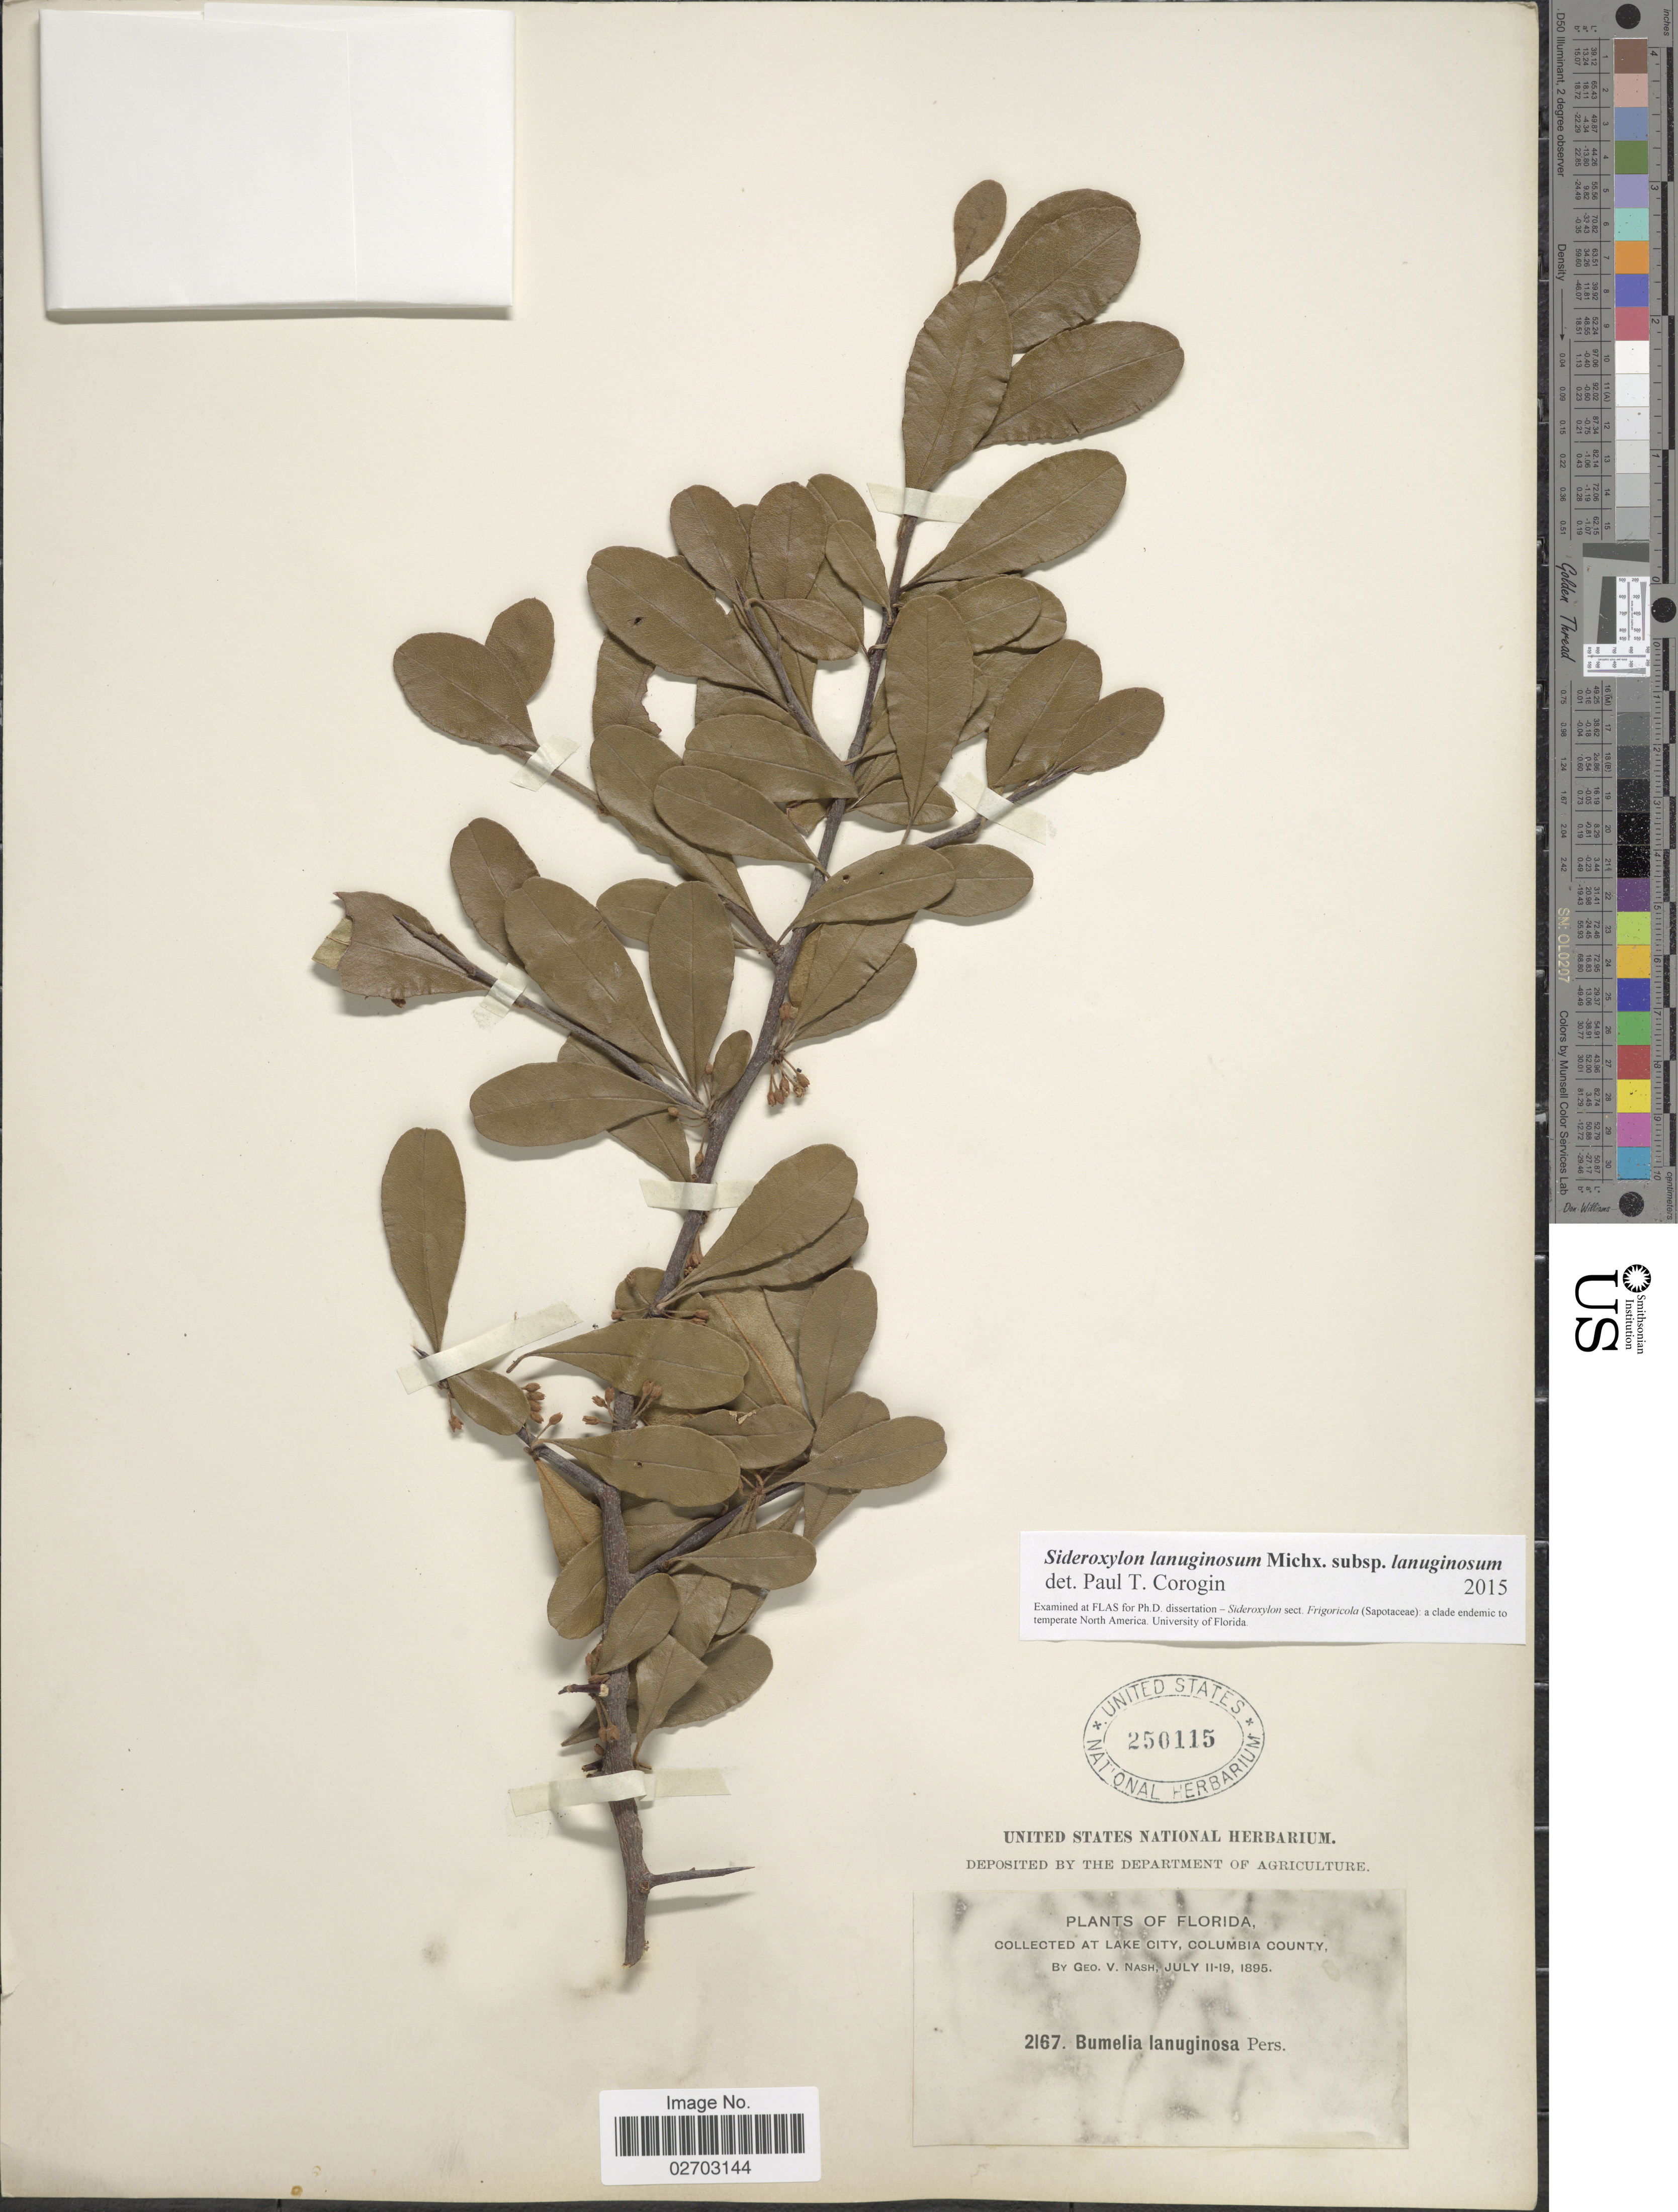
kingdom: Plantae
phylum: Tracheophyta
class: Magnoliopsida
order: Ericales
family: Sapotaceae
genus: Sideroxylon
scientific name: Sideroxylon lanuginosum subsp. lanuginosum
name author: Michx.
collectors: G. V. Nash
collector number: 2167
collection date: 1895-07-11/1895-07-19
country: United States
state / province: Florida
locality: At Lake City, Columbia County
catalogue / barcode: US 250115